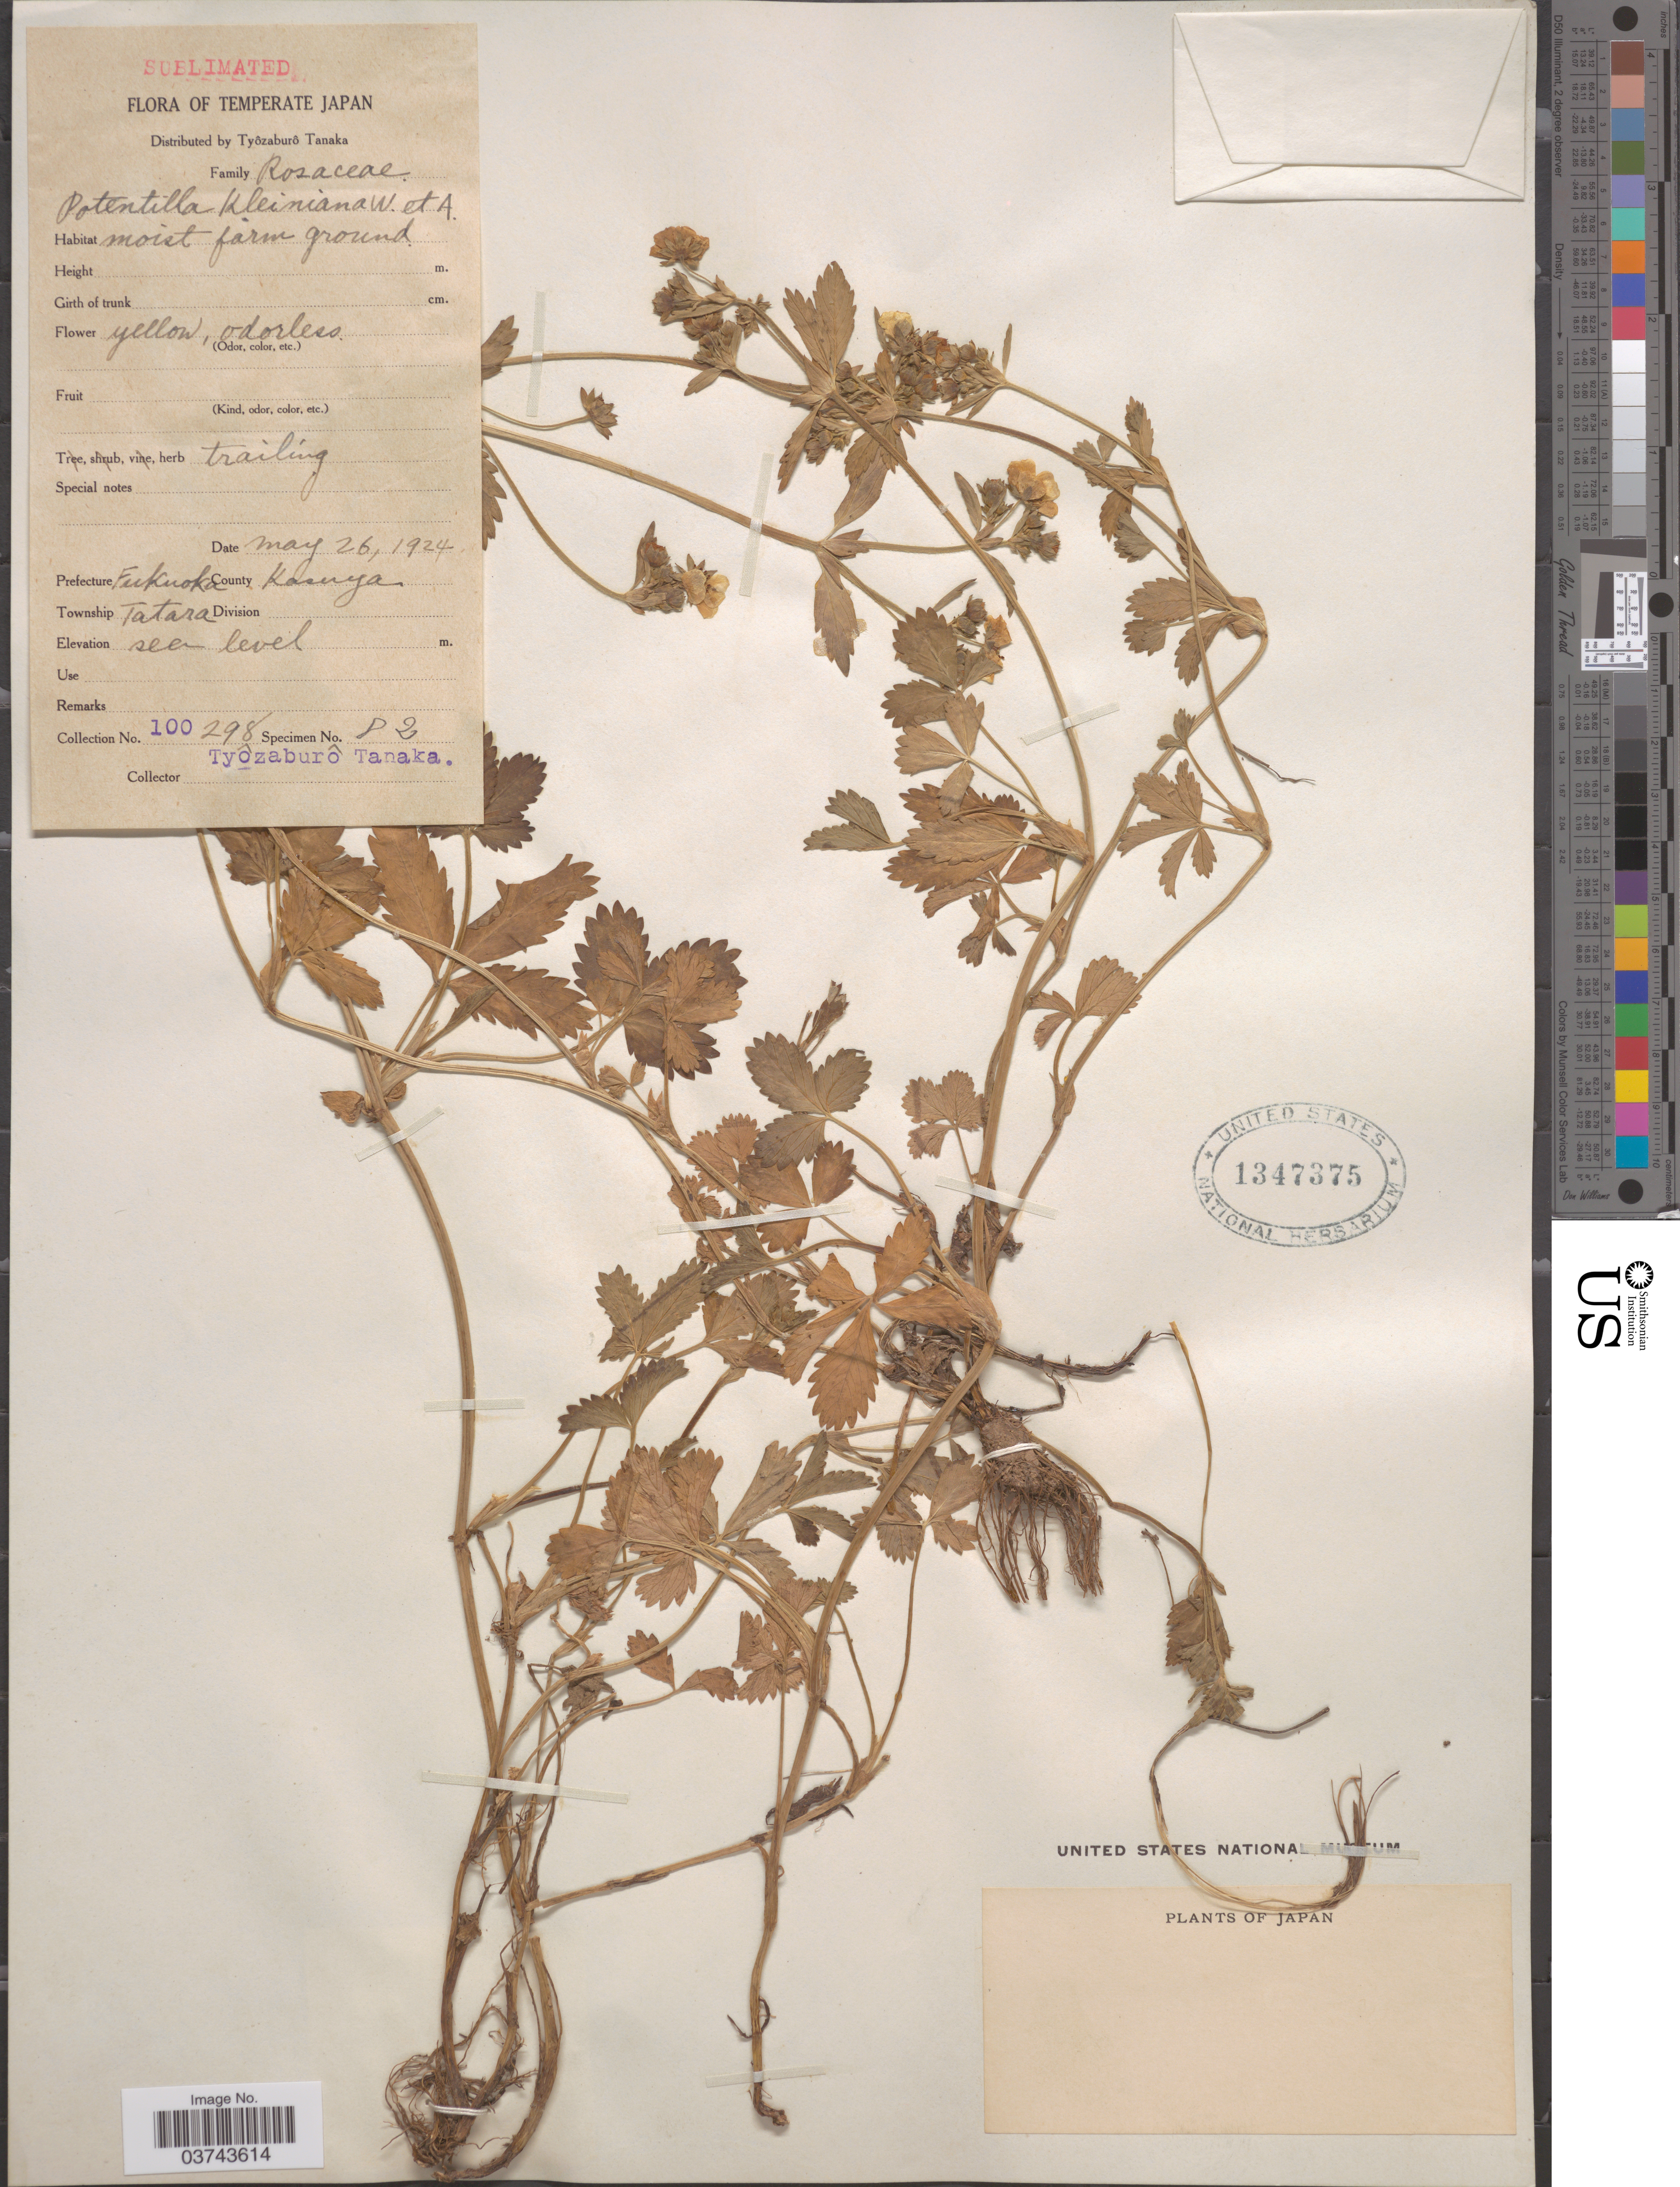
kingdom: Plantae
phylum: Tracheophyta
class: Magnoliopsida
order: Rosales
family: Rosaceae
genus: Potentilla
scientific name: Potentilla kleiniana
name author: Wight & Arn.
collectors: T. Tanaka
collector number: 100298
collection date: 1924-05-16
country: Japan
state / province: Hukuoka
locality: Temperate Japan. Prefecture Fukuoka. County Kasuya. Township Tatara.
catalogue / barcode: US 1347375